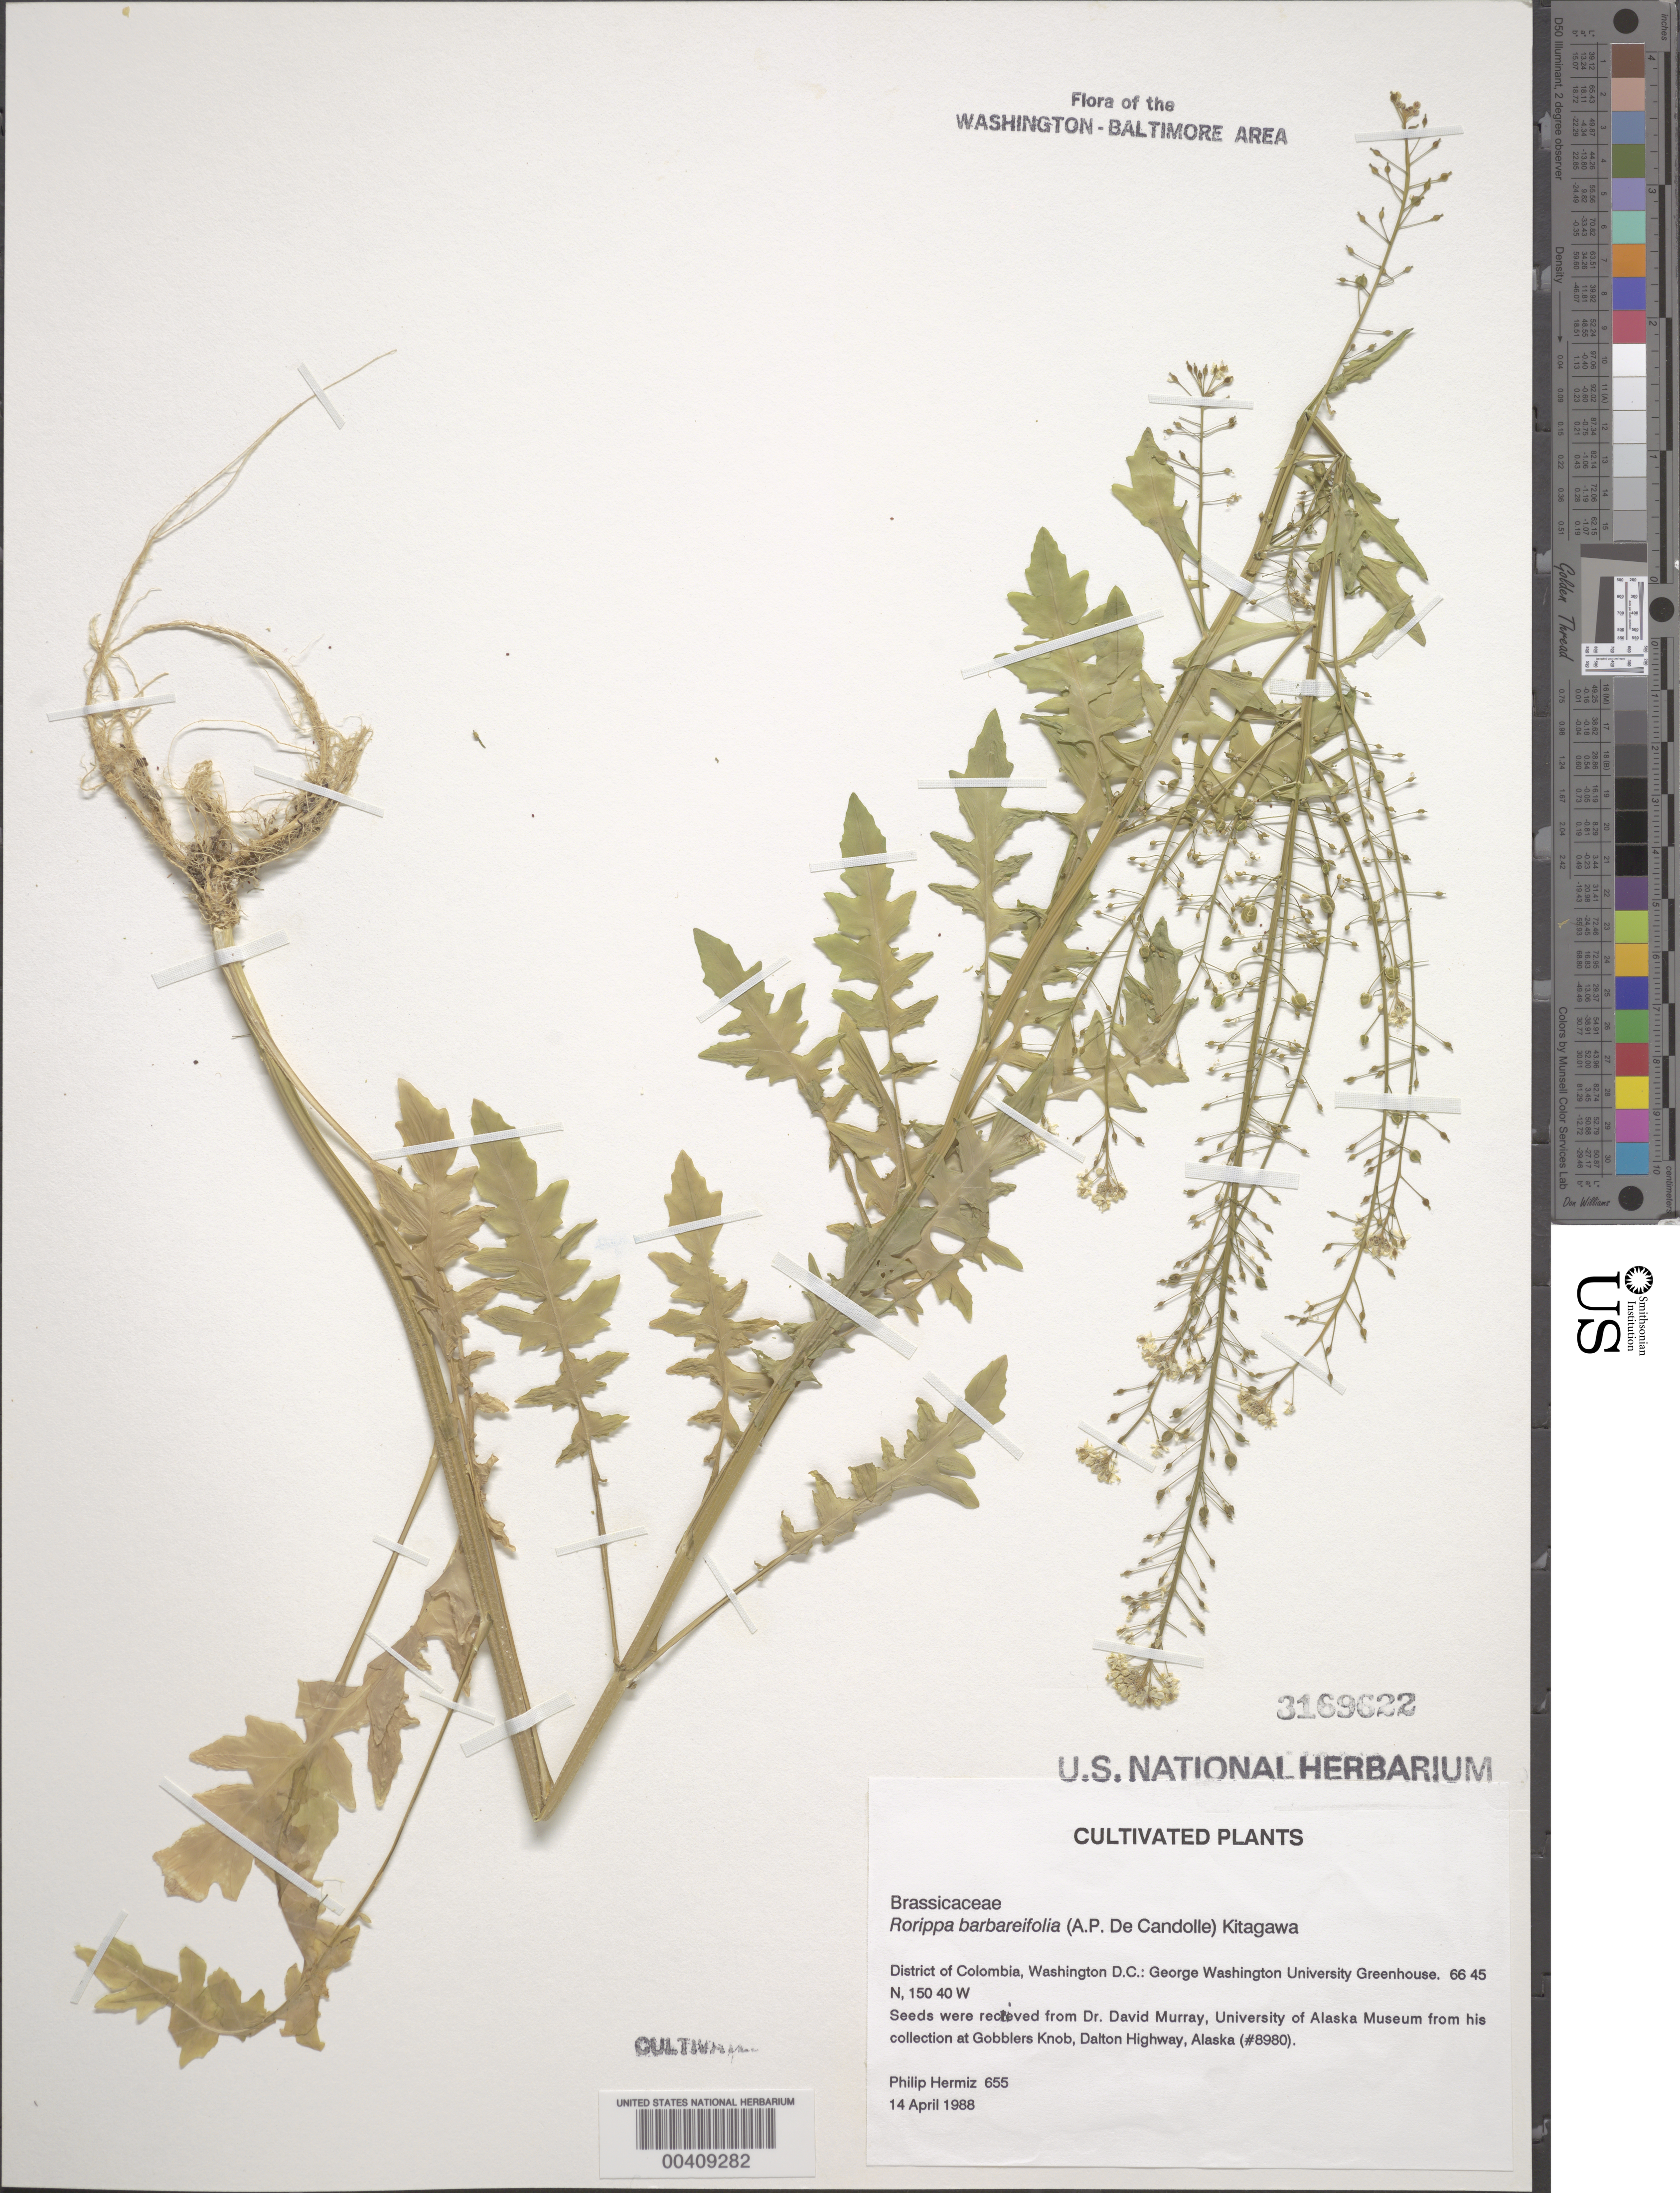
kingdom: Plantae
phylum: Tracheophyta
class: Magnoliopsida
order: Brassicales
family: Brassicaceae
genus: Rorippa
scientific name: Rorippa barbareifolia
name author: (DC.) Kitag.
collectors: P. Hermiz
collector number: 655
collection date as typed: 14 Apr 1988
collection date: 1988-04-14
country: United States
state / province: District of Columbia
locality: George Washington University Greenhouse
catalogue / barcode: US 3169622